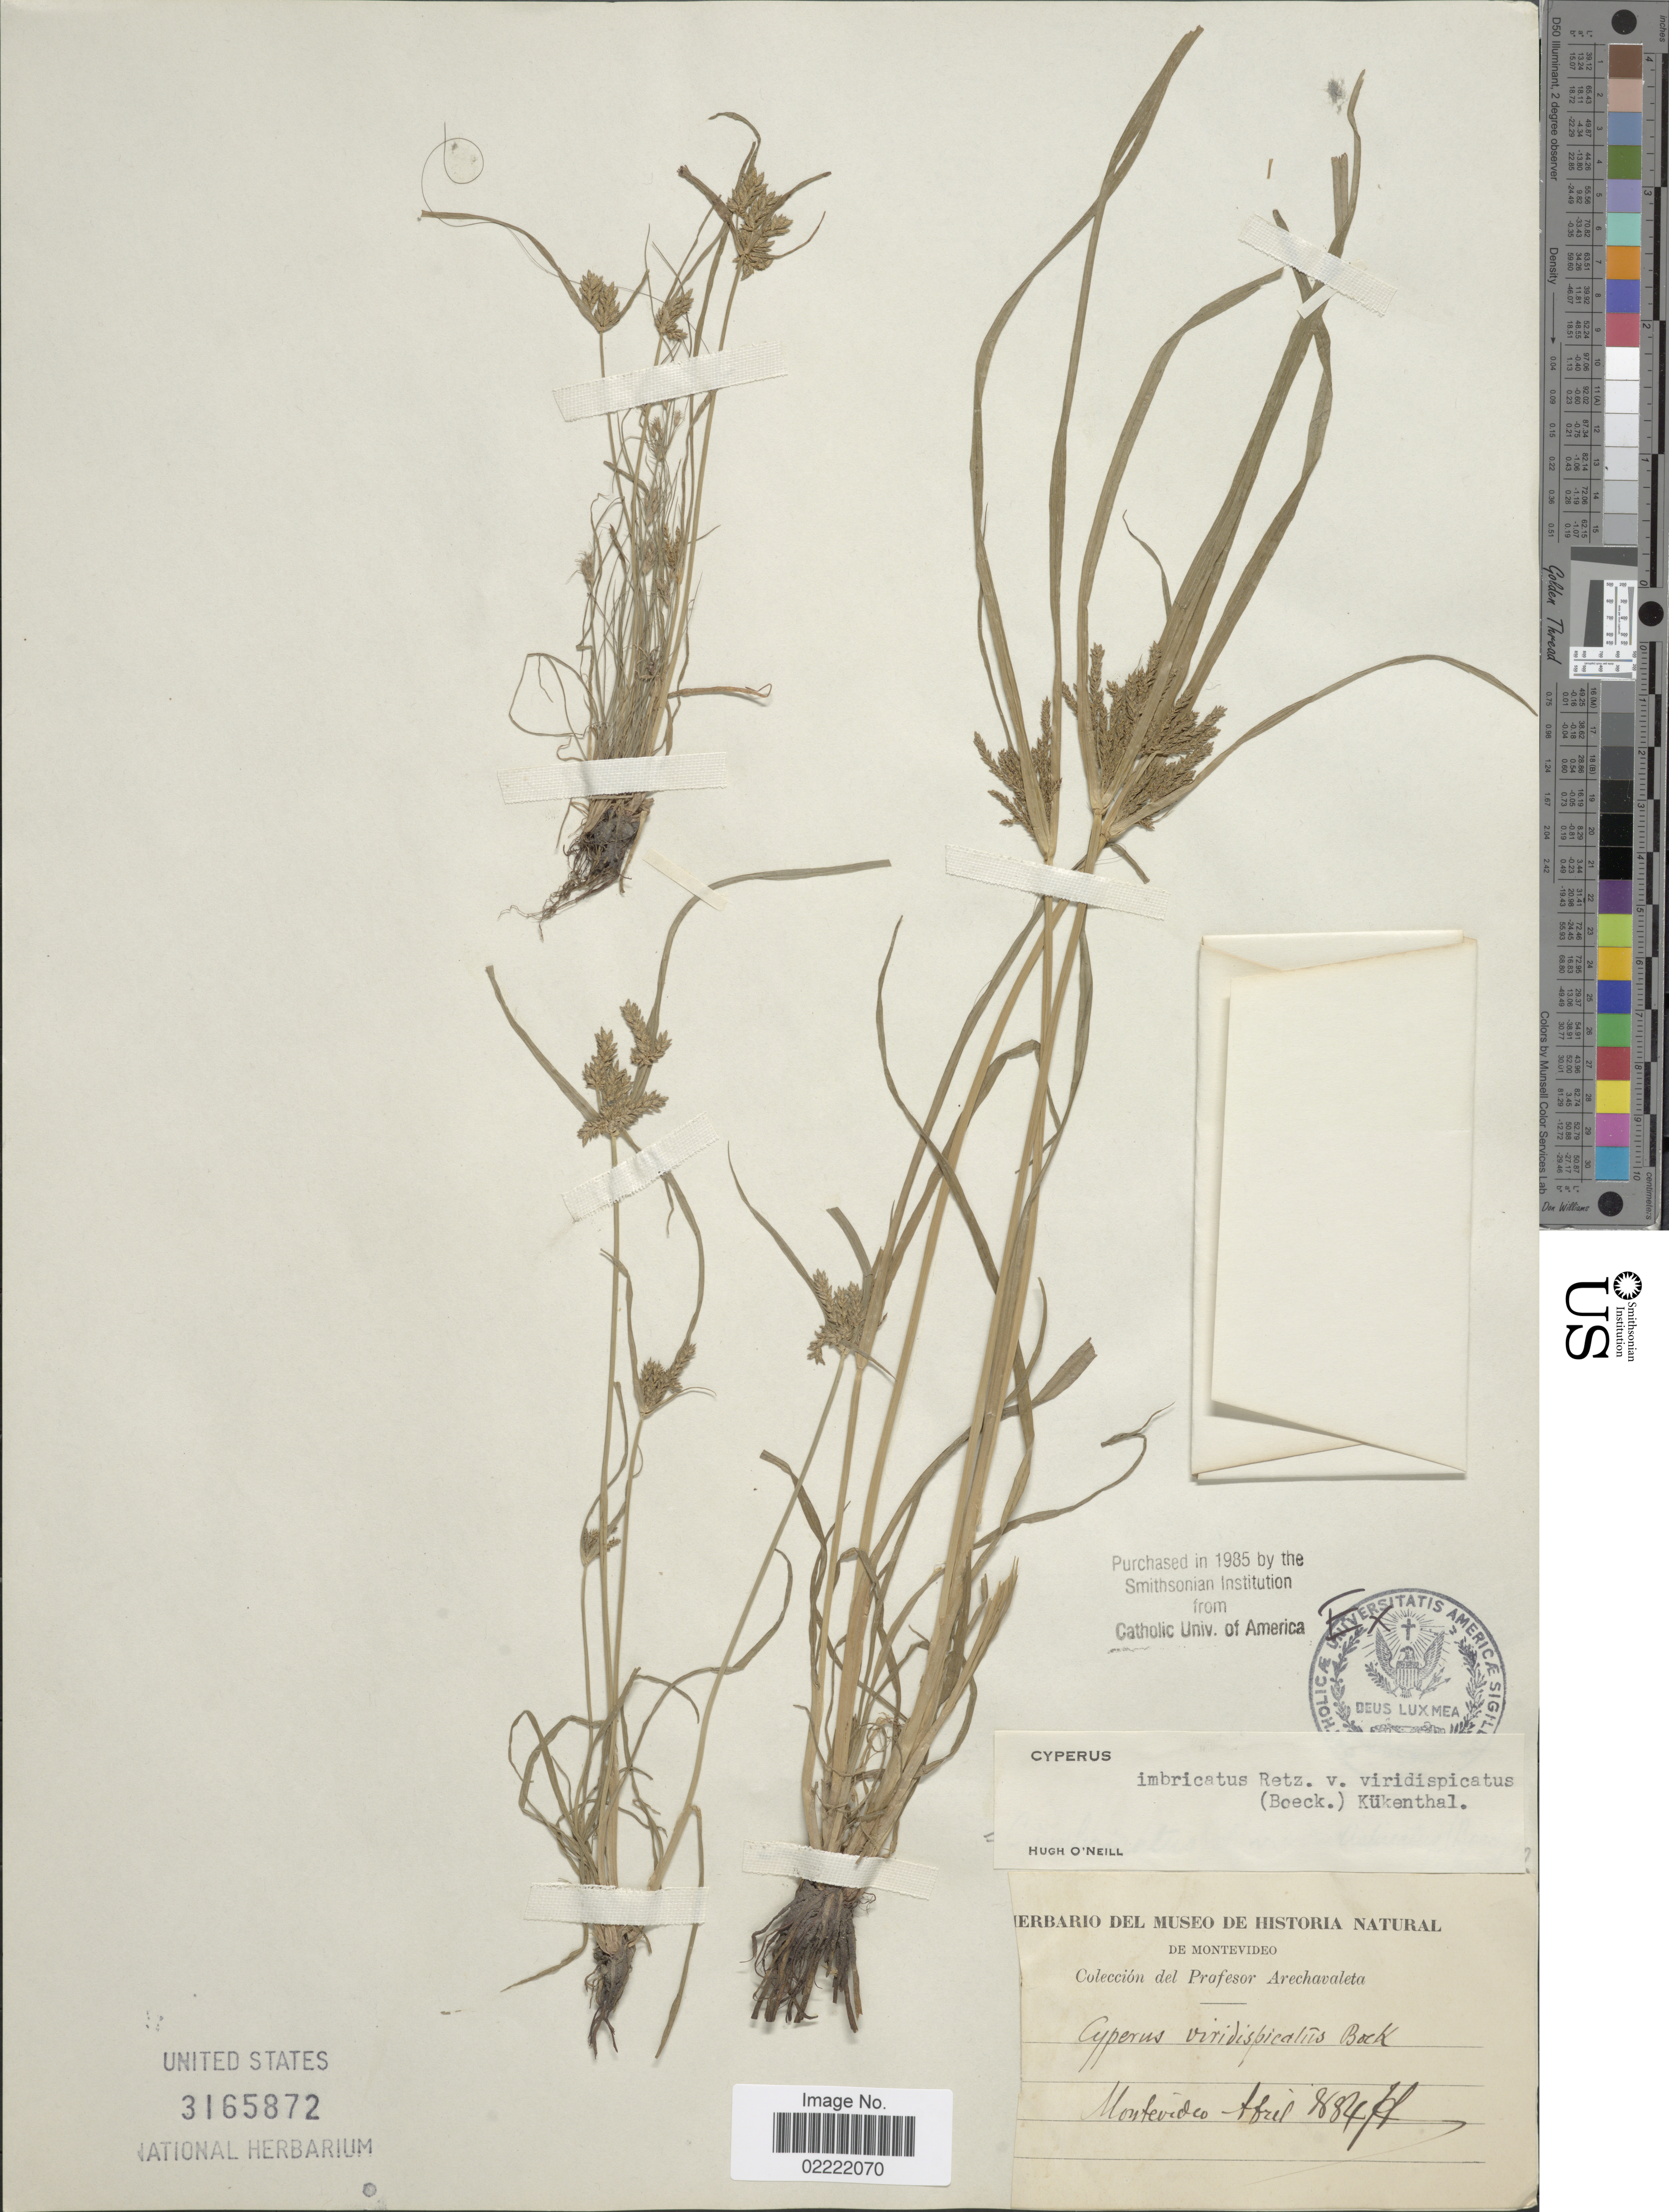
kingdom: Plantae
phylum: Tracheophyta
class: Liliopsida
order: Poales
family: Cyperaceae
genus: Cyperus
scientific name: Cyperus imbricatus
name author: Retz.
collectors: J. Arechavaleta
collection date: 1884-04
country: Uruguay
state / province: Montevideo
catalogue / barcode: US 3165872